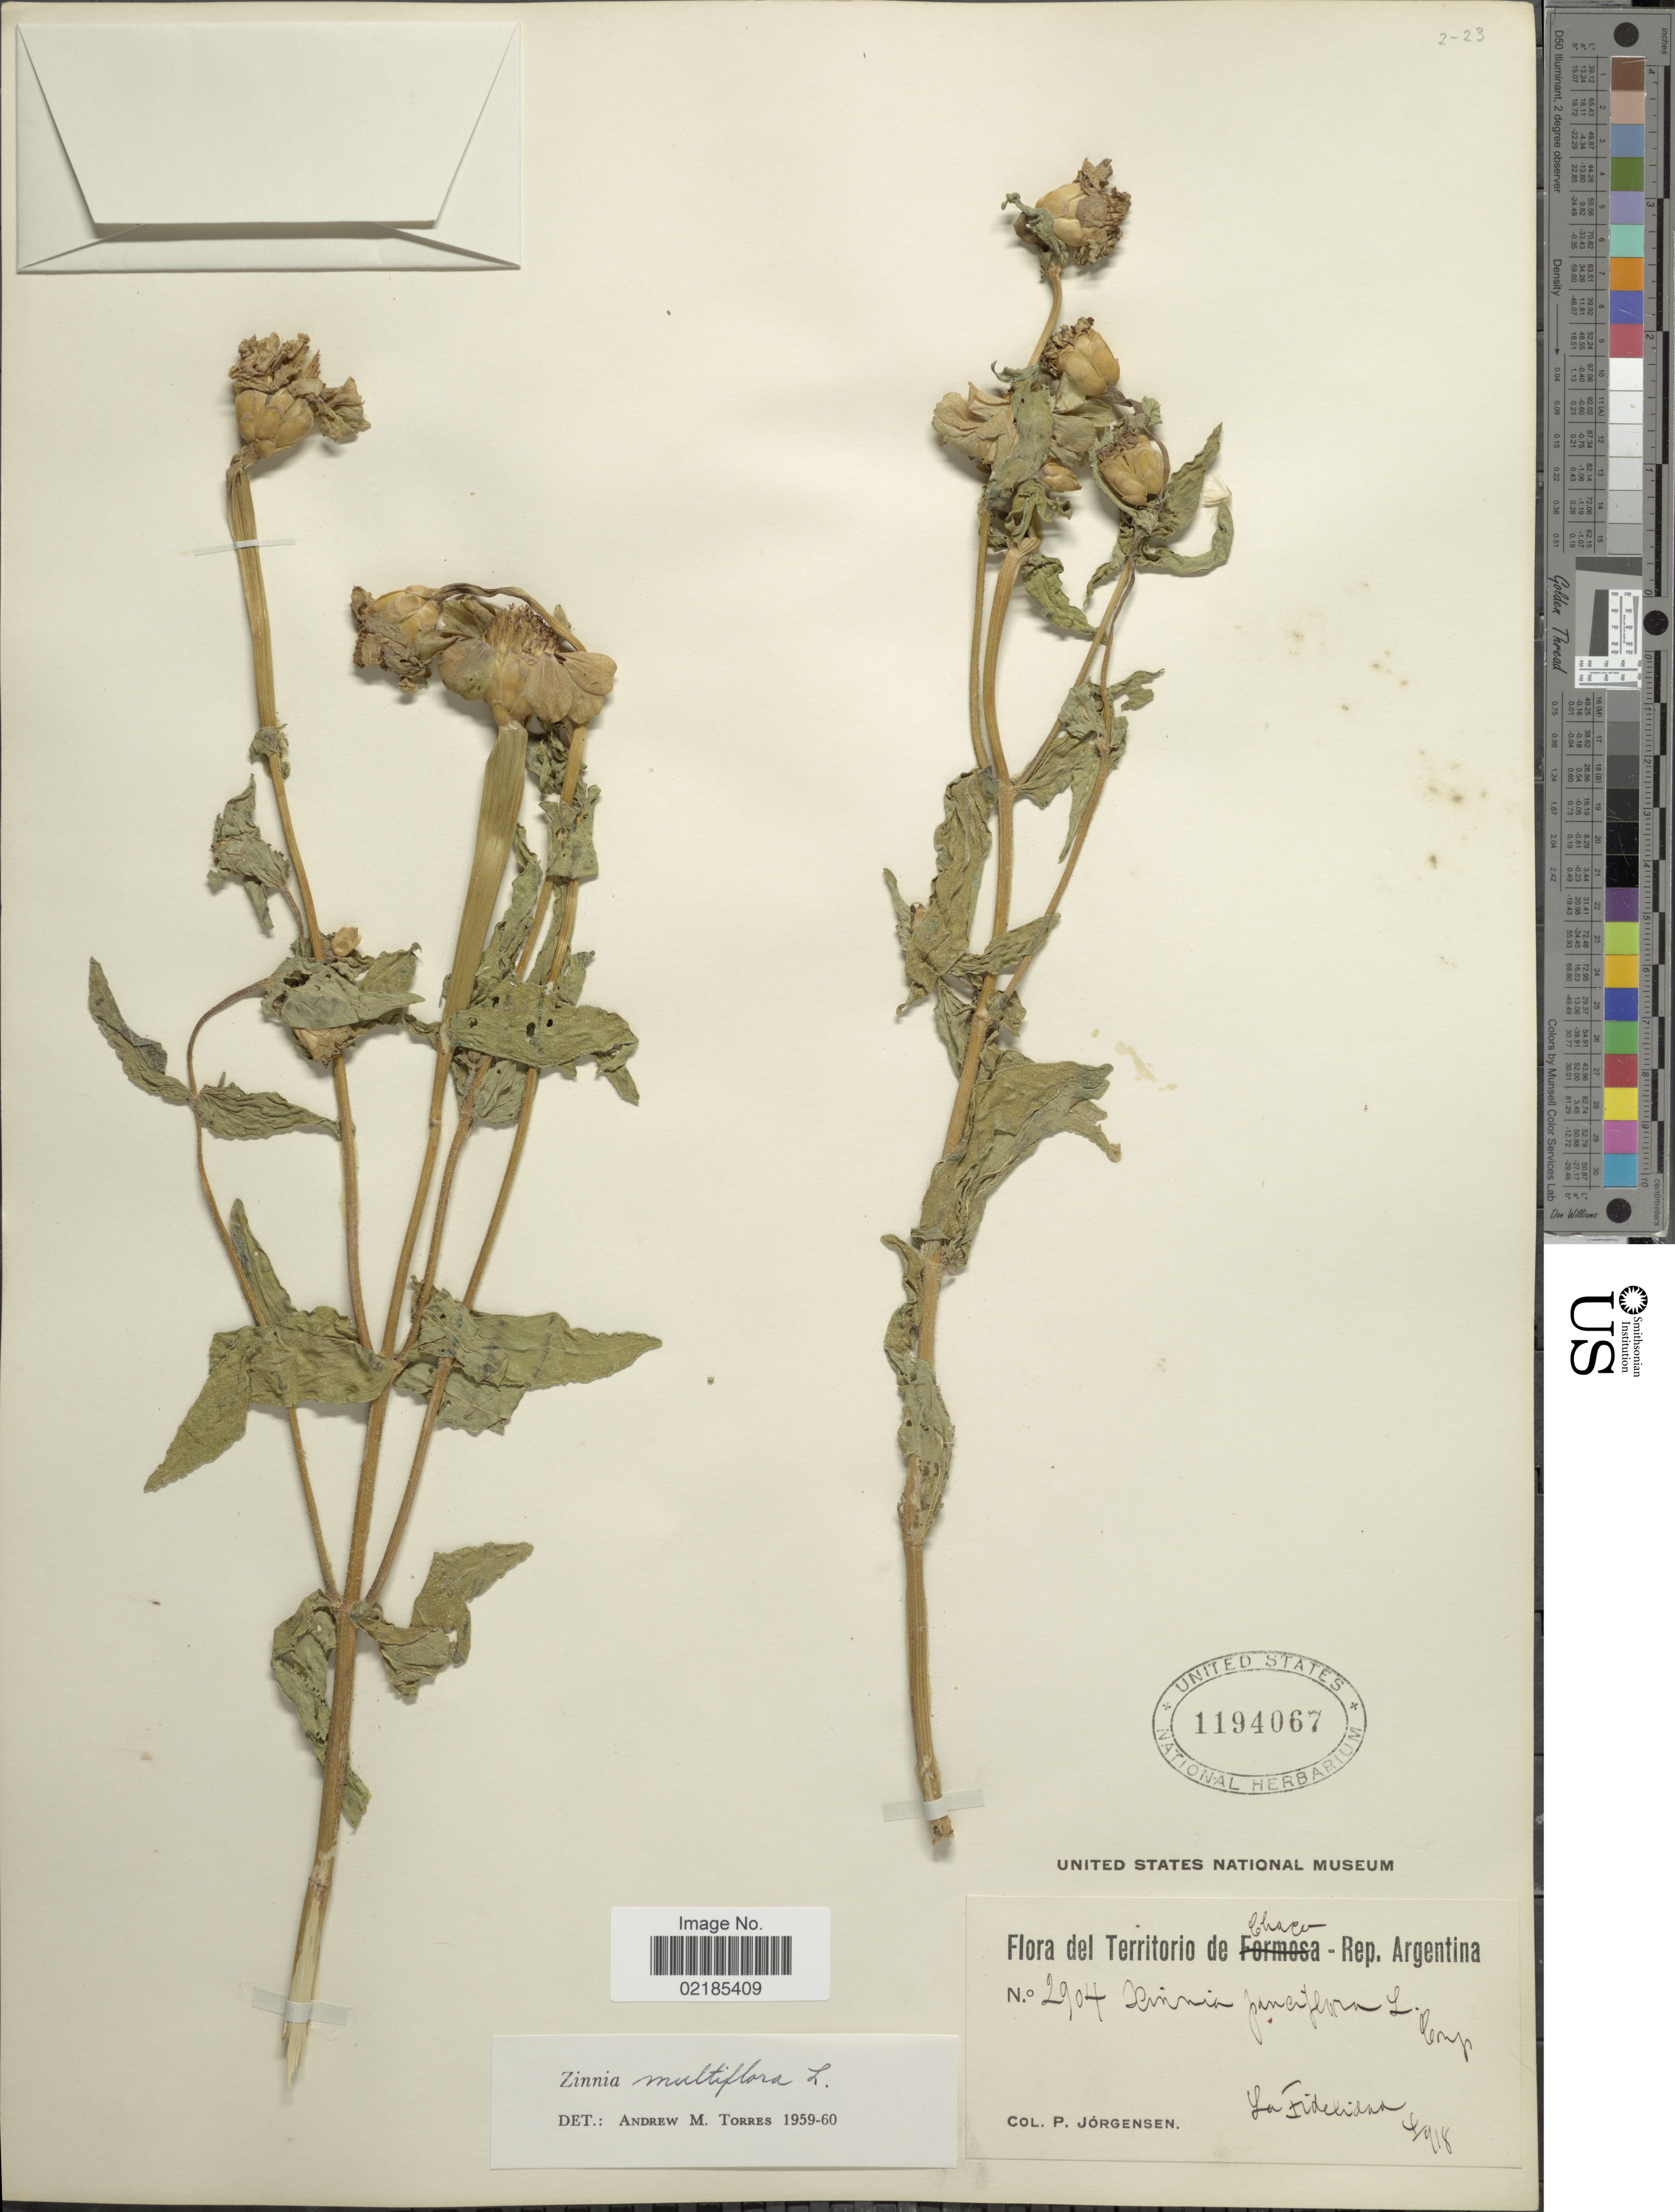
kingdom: Plantae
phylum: Tracheophyta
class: Magnoliopsida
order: Asterales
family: Asteraceae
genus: Zinnia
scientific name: Zinnia multiflora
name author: L.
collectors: P. Jørgensen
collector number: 2904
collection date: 1918-04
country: Argentina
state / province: Chaco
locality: La Fidelidad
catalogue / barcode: US 1194067